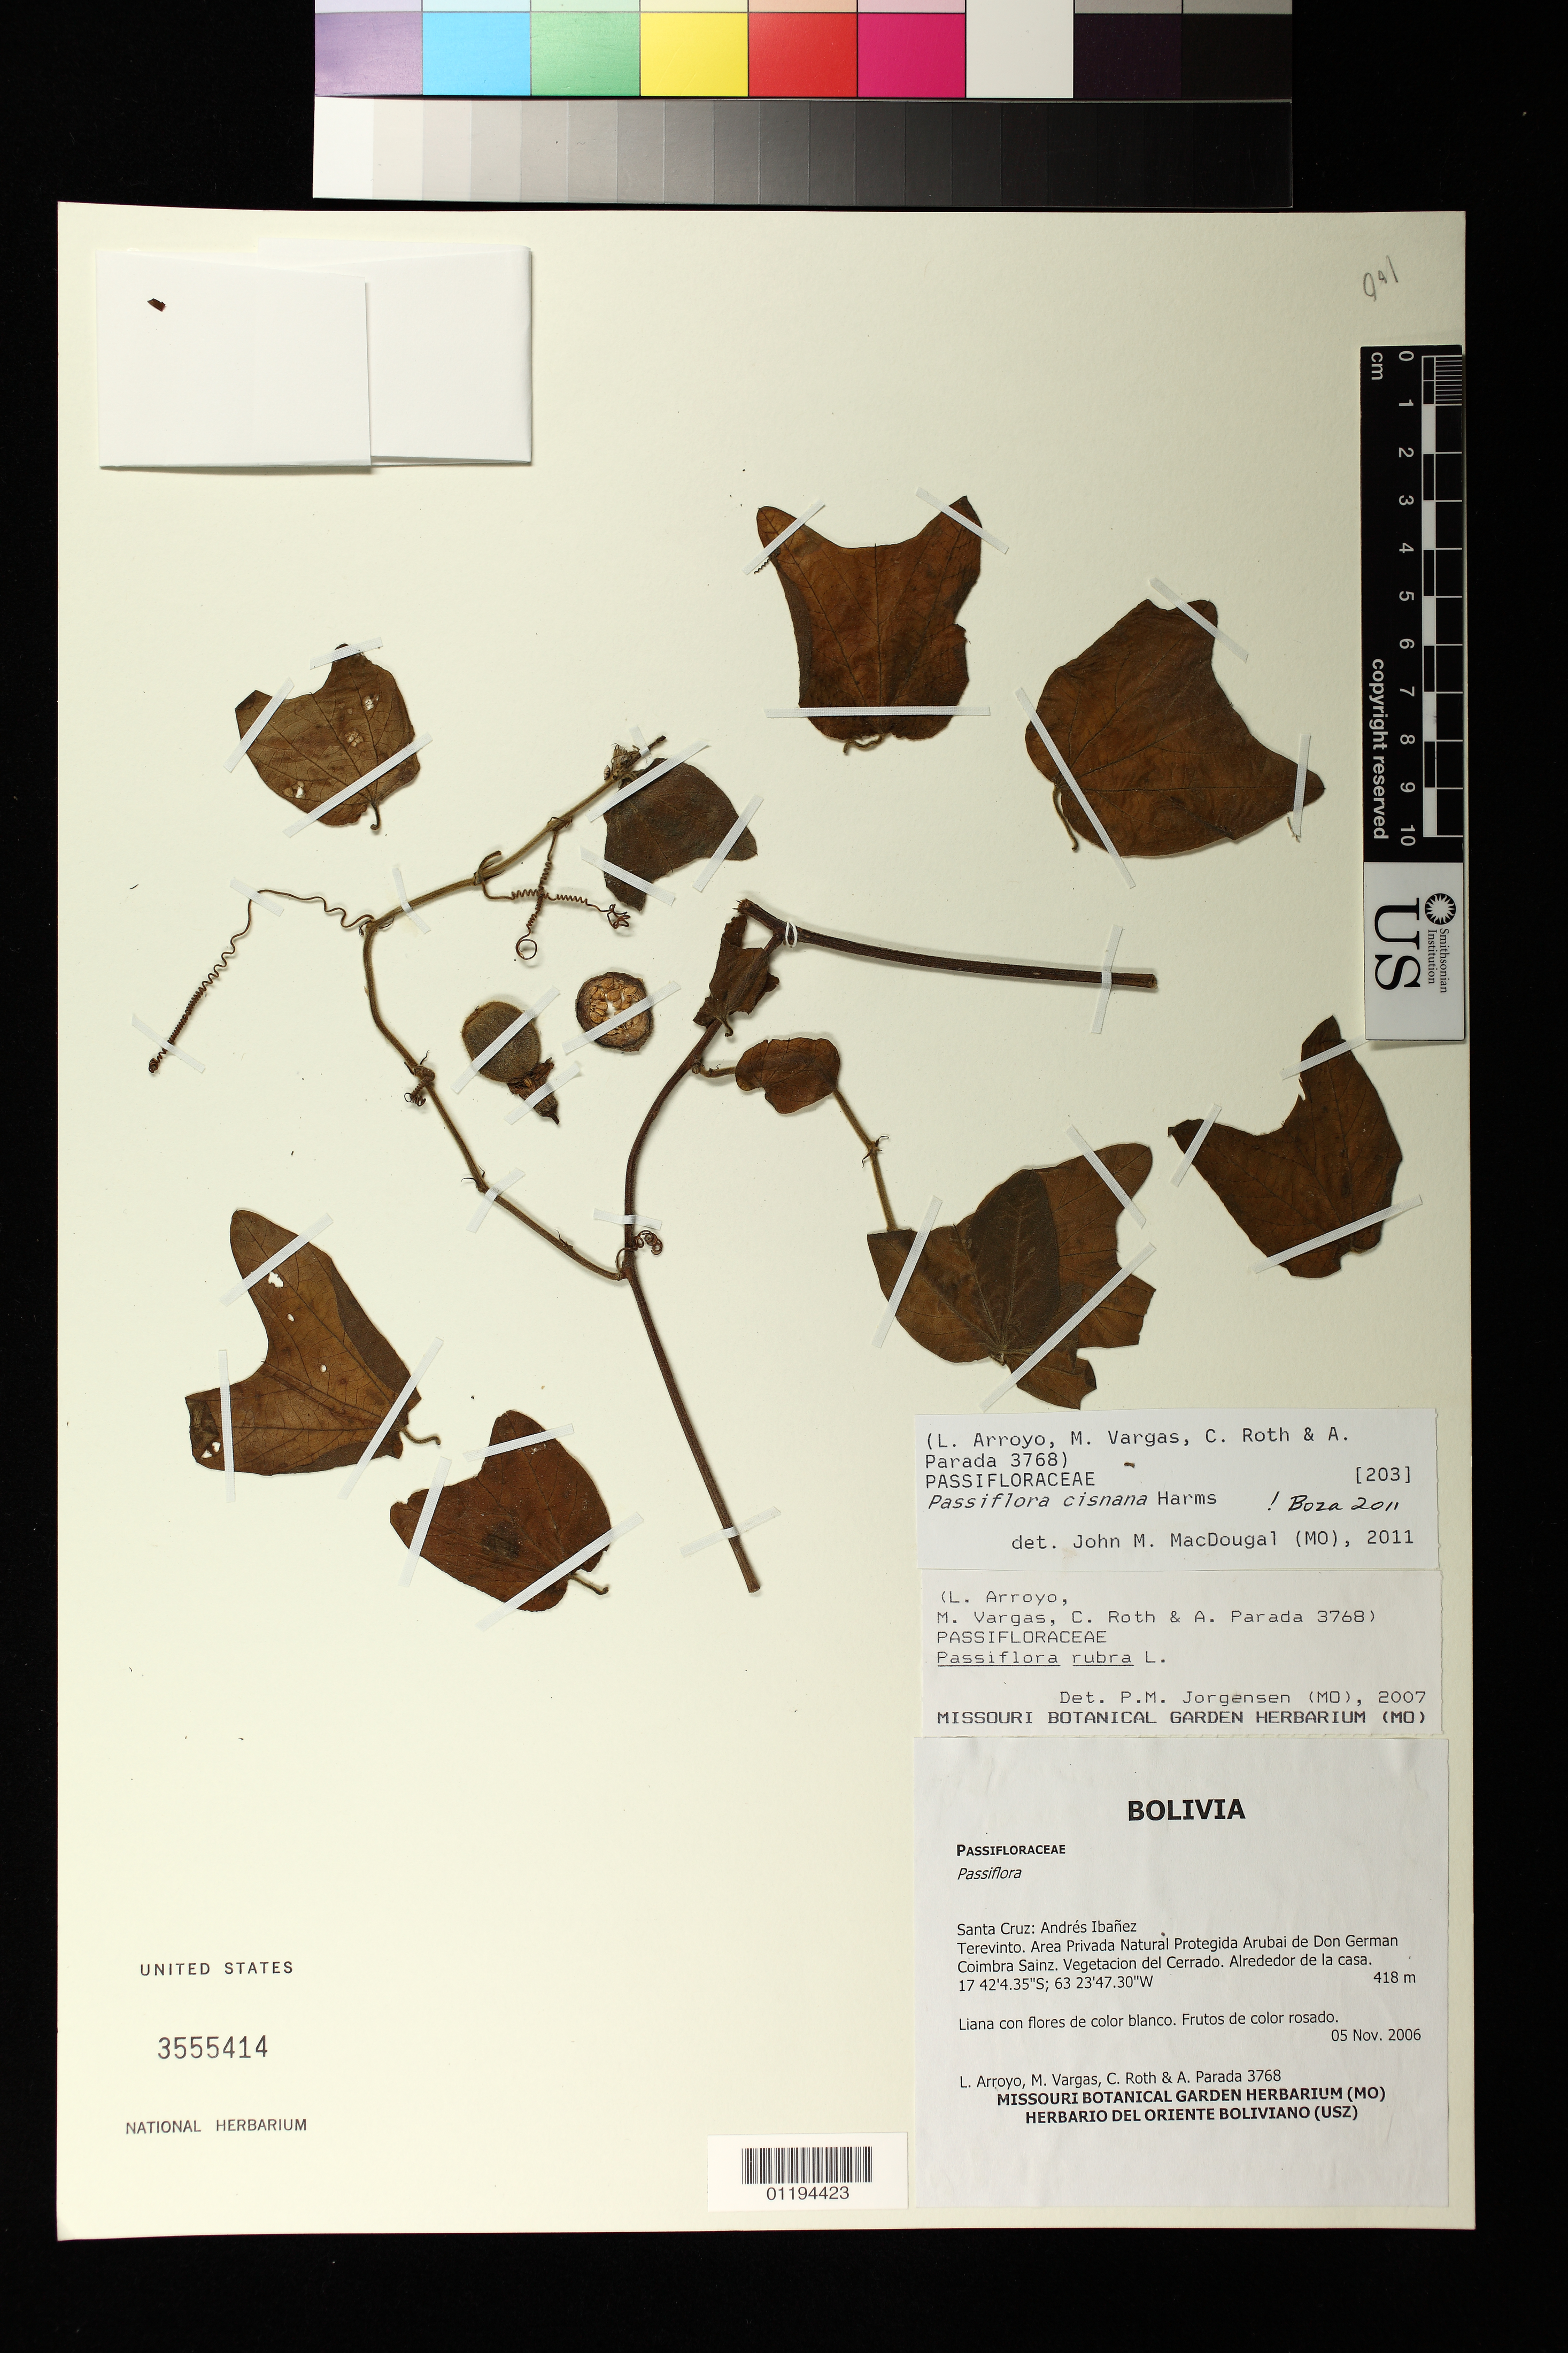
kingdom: Plantae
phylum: Tracheophyta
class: Magnoliopsida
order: Malpighiales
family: Passifloraceae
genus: Passiflora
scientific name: Passiflora cisnana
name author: Harms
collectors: L. Arroyo, M. Vargas, C. Roth & A. Parada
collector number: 3768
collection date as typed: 11 May 2006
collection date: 2006-05-11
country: Bolivia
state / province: Santa Cruz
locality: Santa Cruz: Andres Ibanez, Terevinto. Area Privada Natural Protegida Arubai de Don German Coimbra Sainz. Vegetacion del Cerrado. Alrededor de la casa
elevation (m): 418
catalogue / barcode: US 3555414